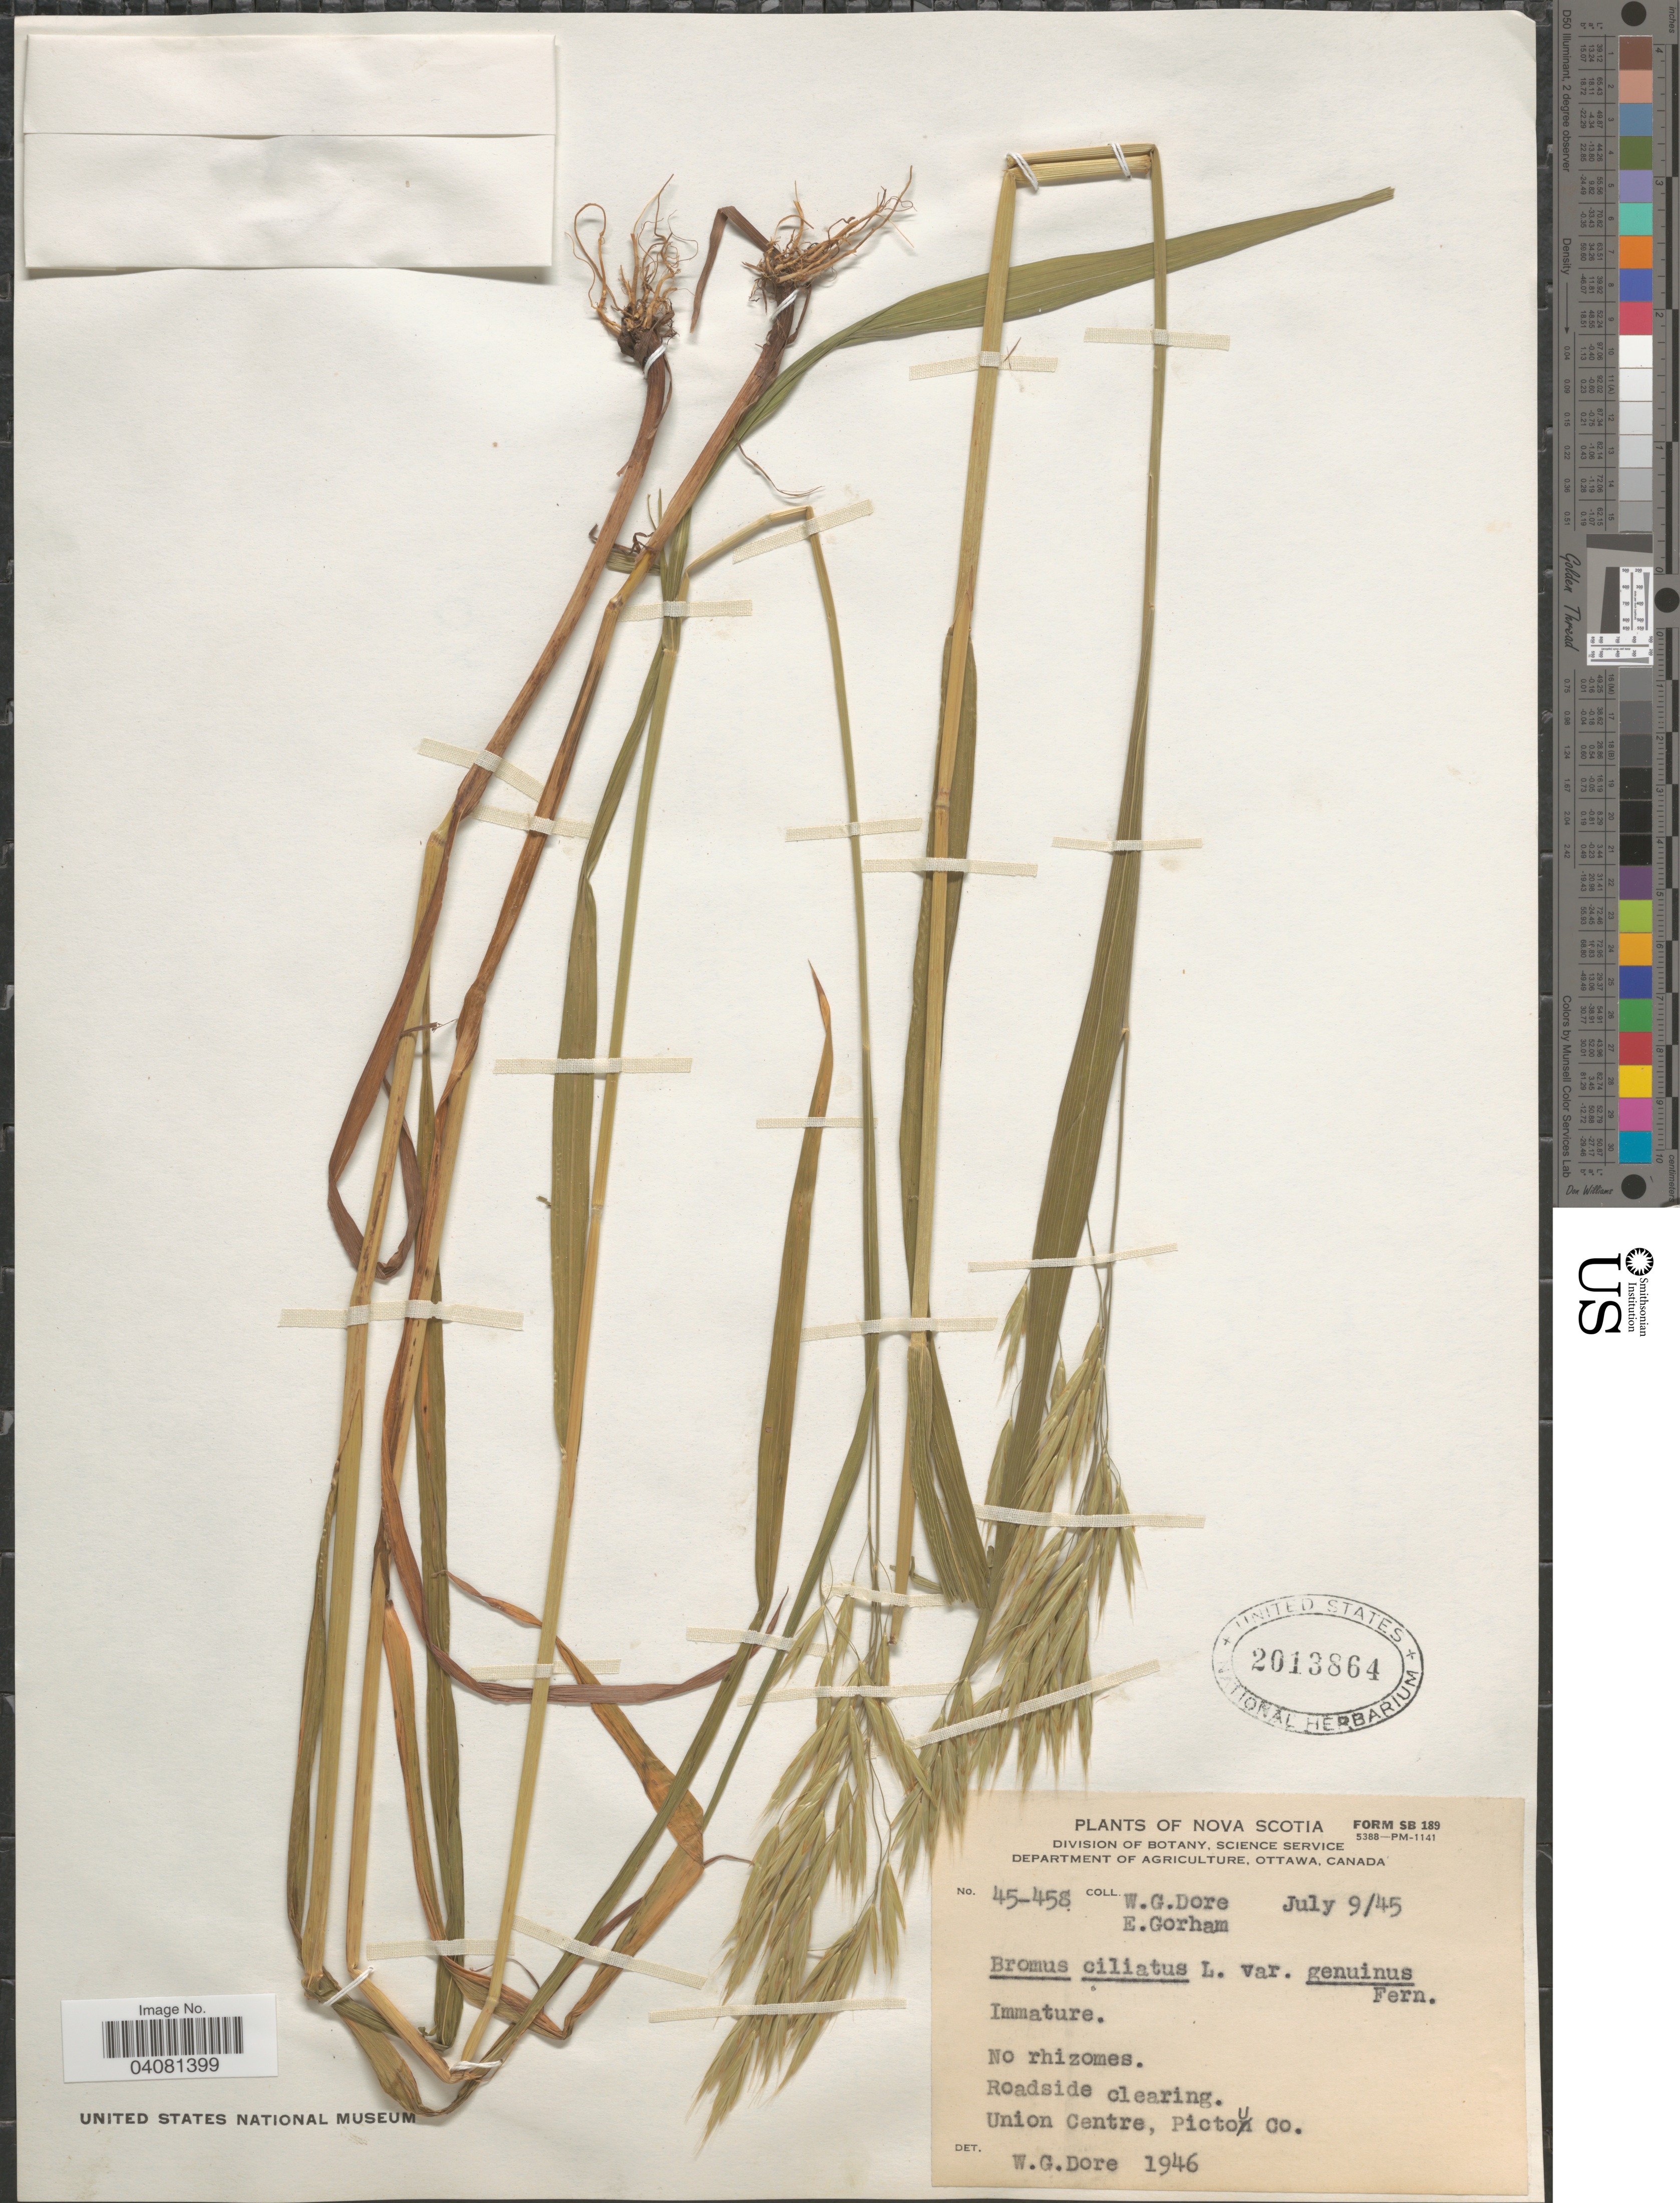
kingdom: Plantae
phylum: Tracheophyta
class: Liliopsida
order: Poales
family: Poaceae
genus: Bromus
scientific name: Bromus ciliatus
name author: L.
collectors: W. Dore & E. Gorham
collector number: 45-458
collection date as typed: Transcribed d/m/y: 9/7/45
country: Canada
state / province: Nova Scotia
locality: Roadside clearing. Union Centre, Pictou Co.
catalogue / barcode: US 2013864